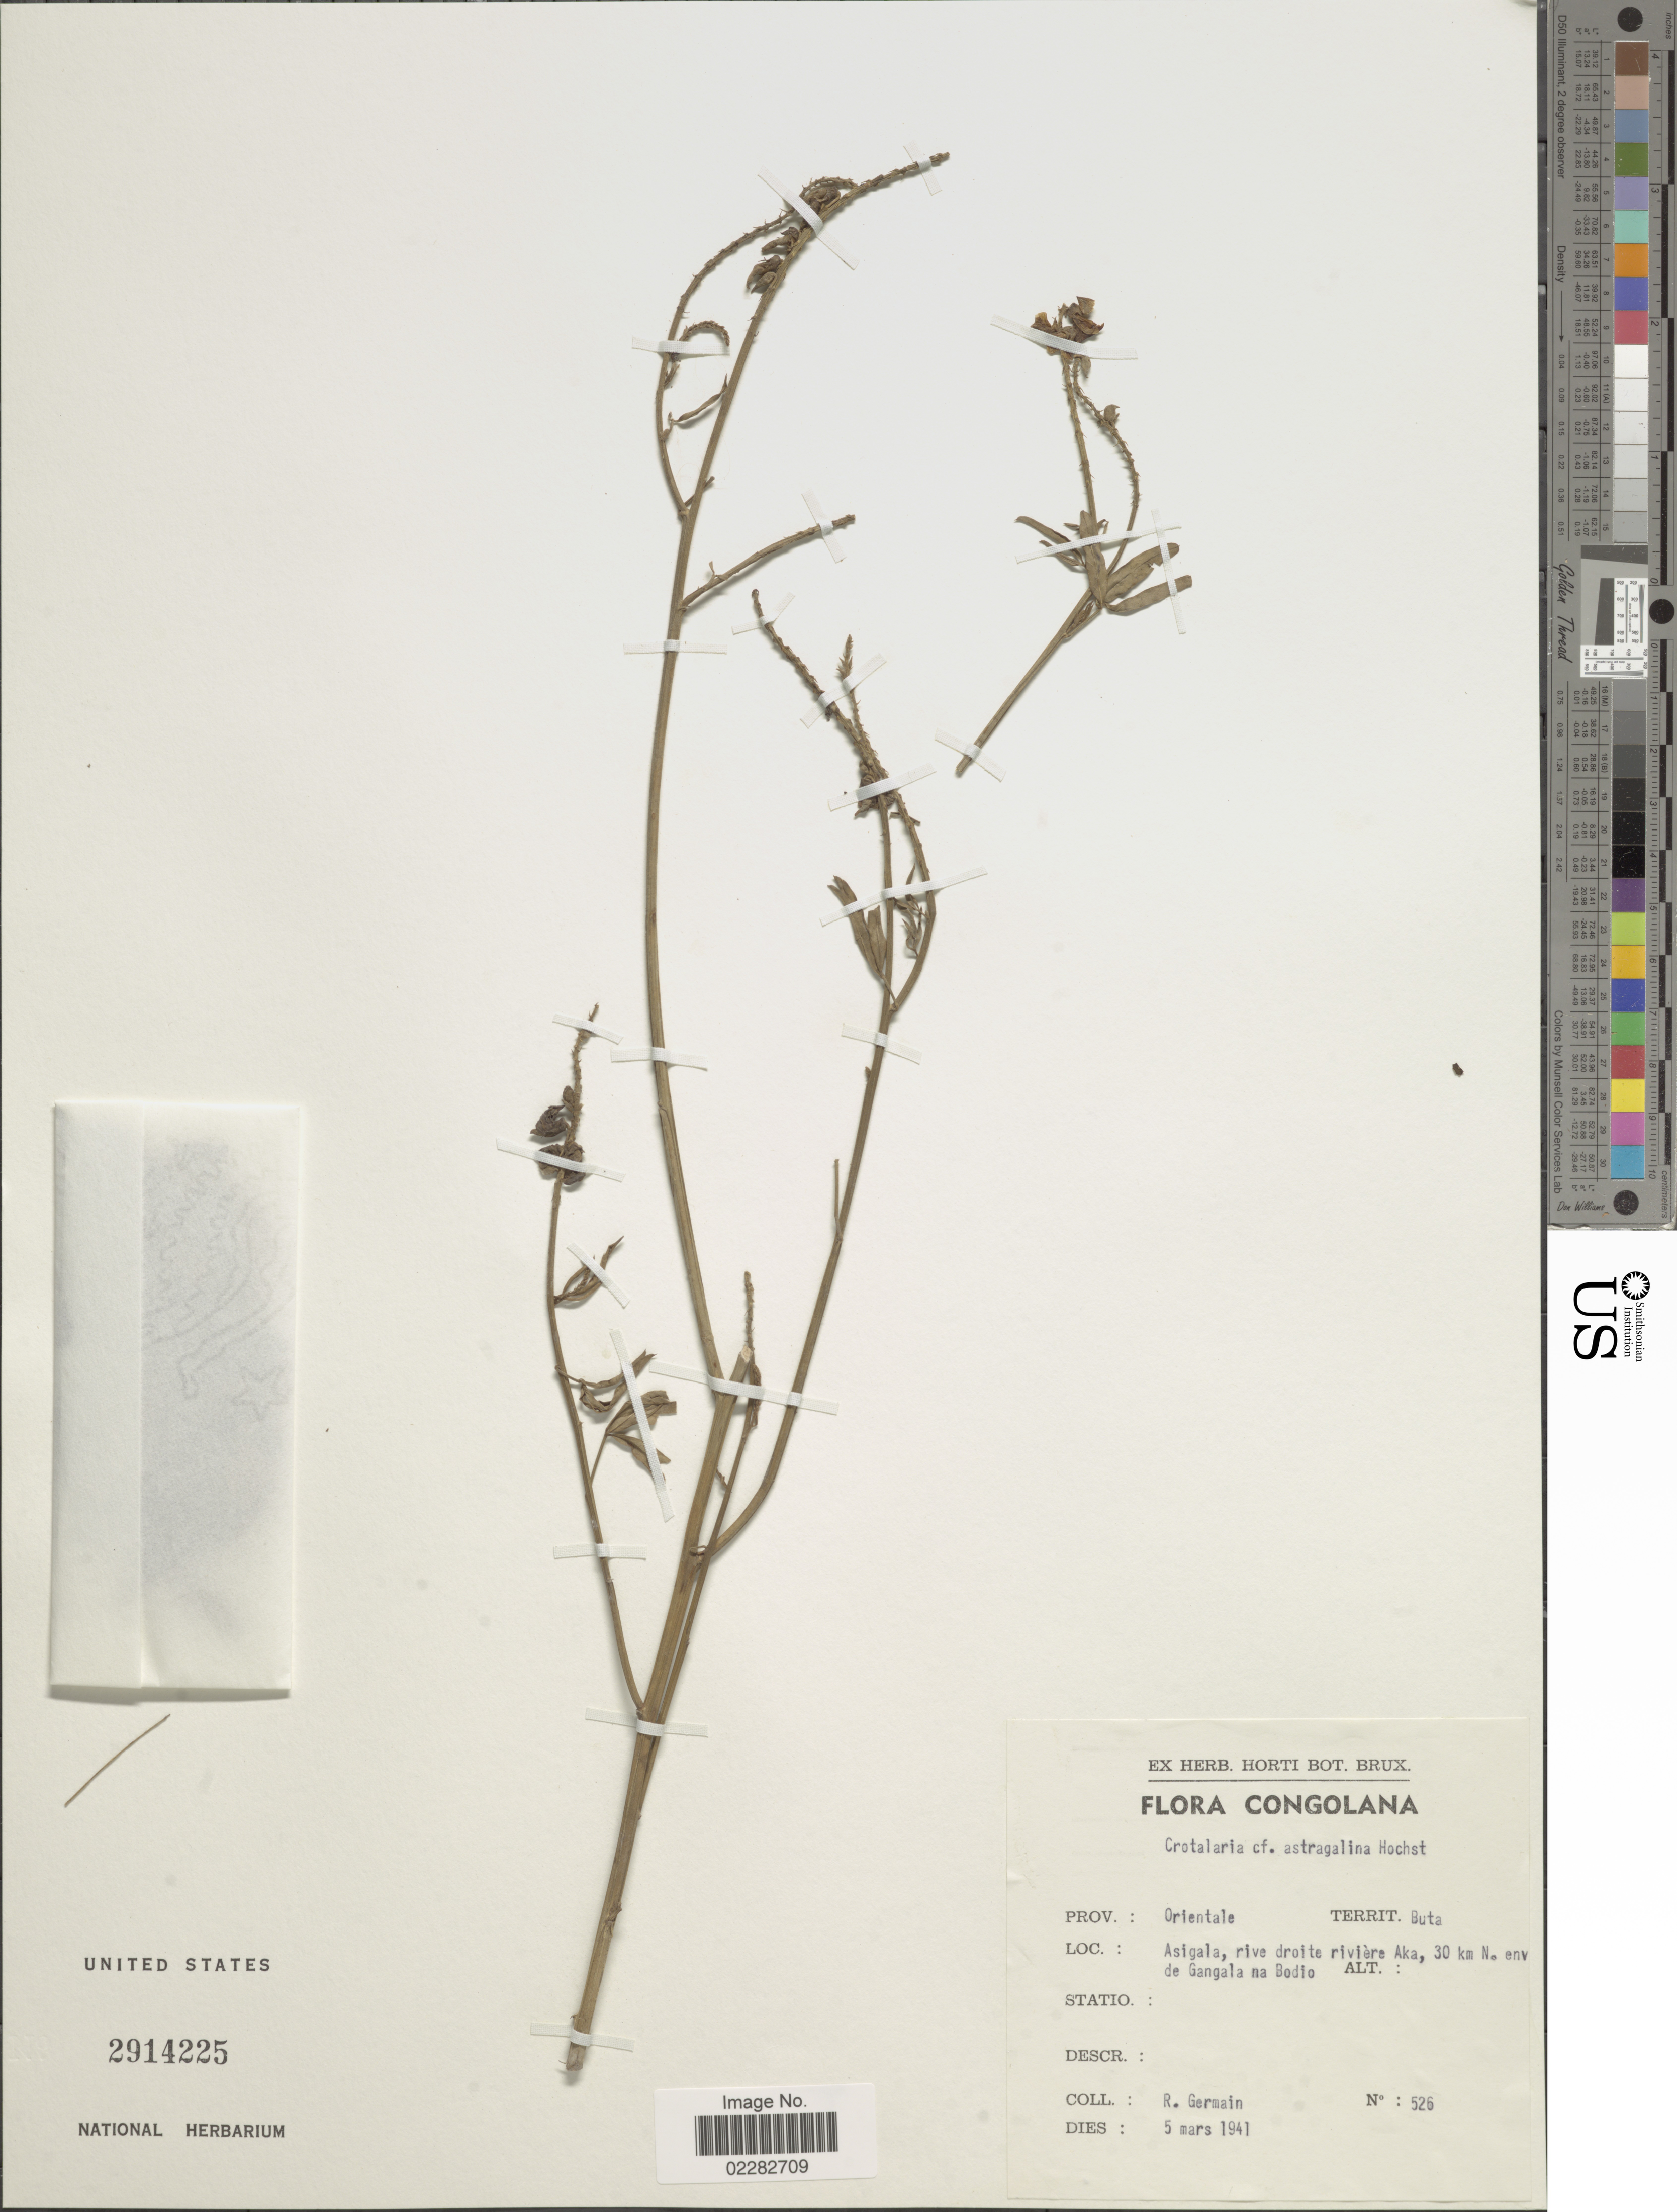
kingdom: Plantae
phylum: Tracheophyta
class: Magnoliopsida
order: Fabales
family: Fabaceae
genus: Crotalaria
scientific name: Crotalaria astragalina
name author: Hochst. ex A. Rich.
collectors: R. Germain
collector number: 526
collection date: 1941-03-05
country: Congo, Democratic Republic of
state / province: Bas-Uele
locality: Congolana, Territ. Buta, Asigala, rive droite riviere Aka, 30 km N. env de gangala na Bodio.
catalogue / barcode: US 2914225